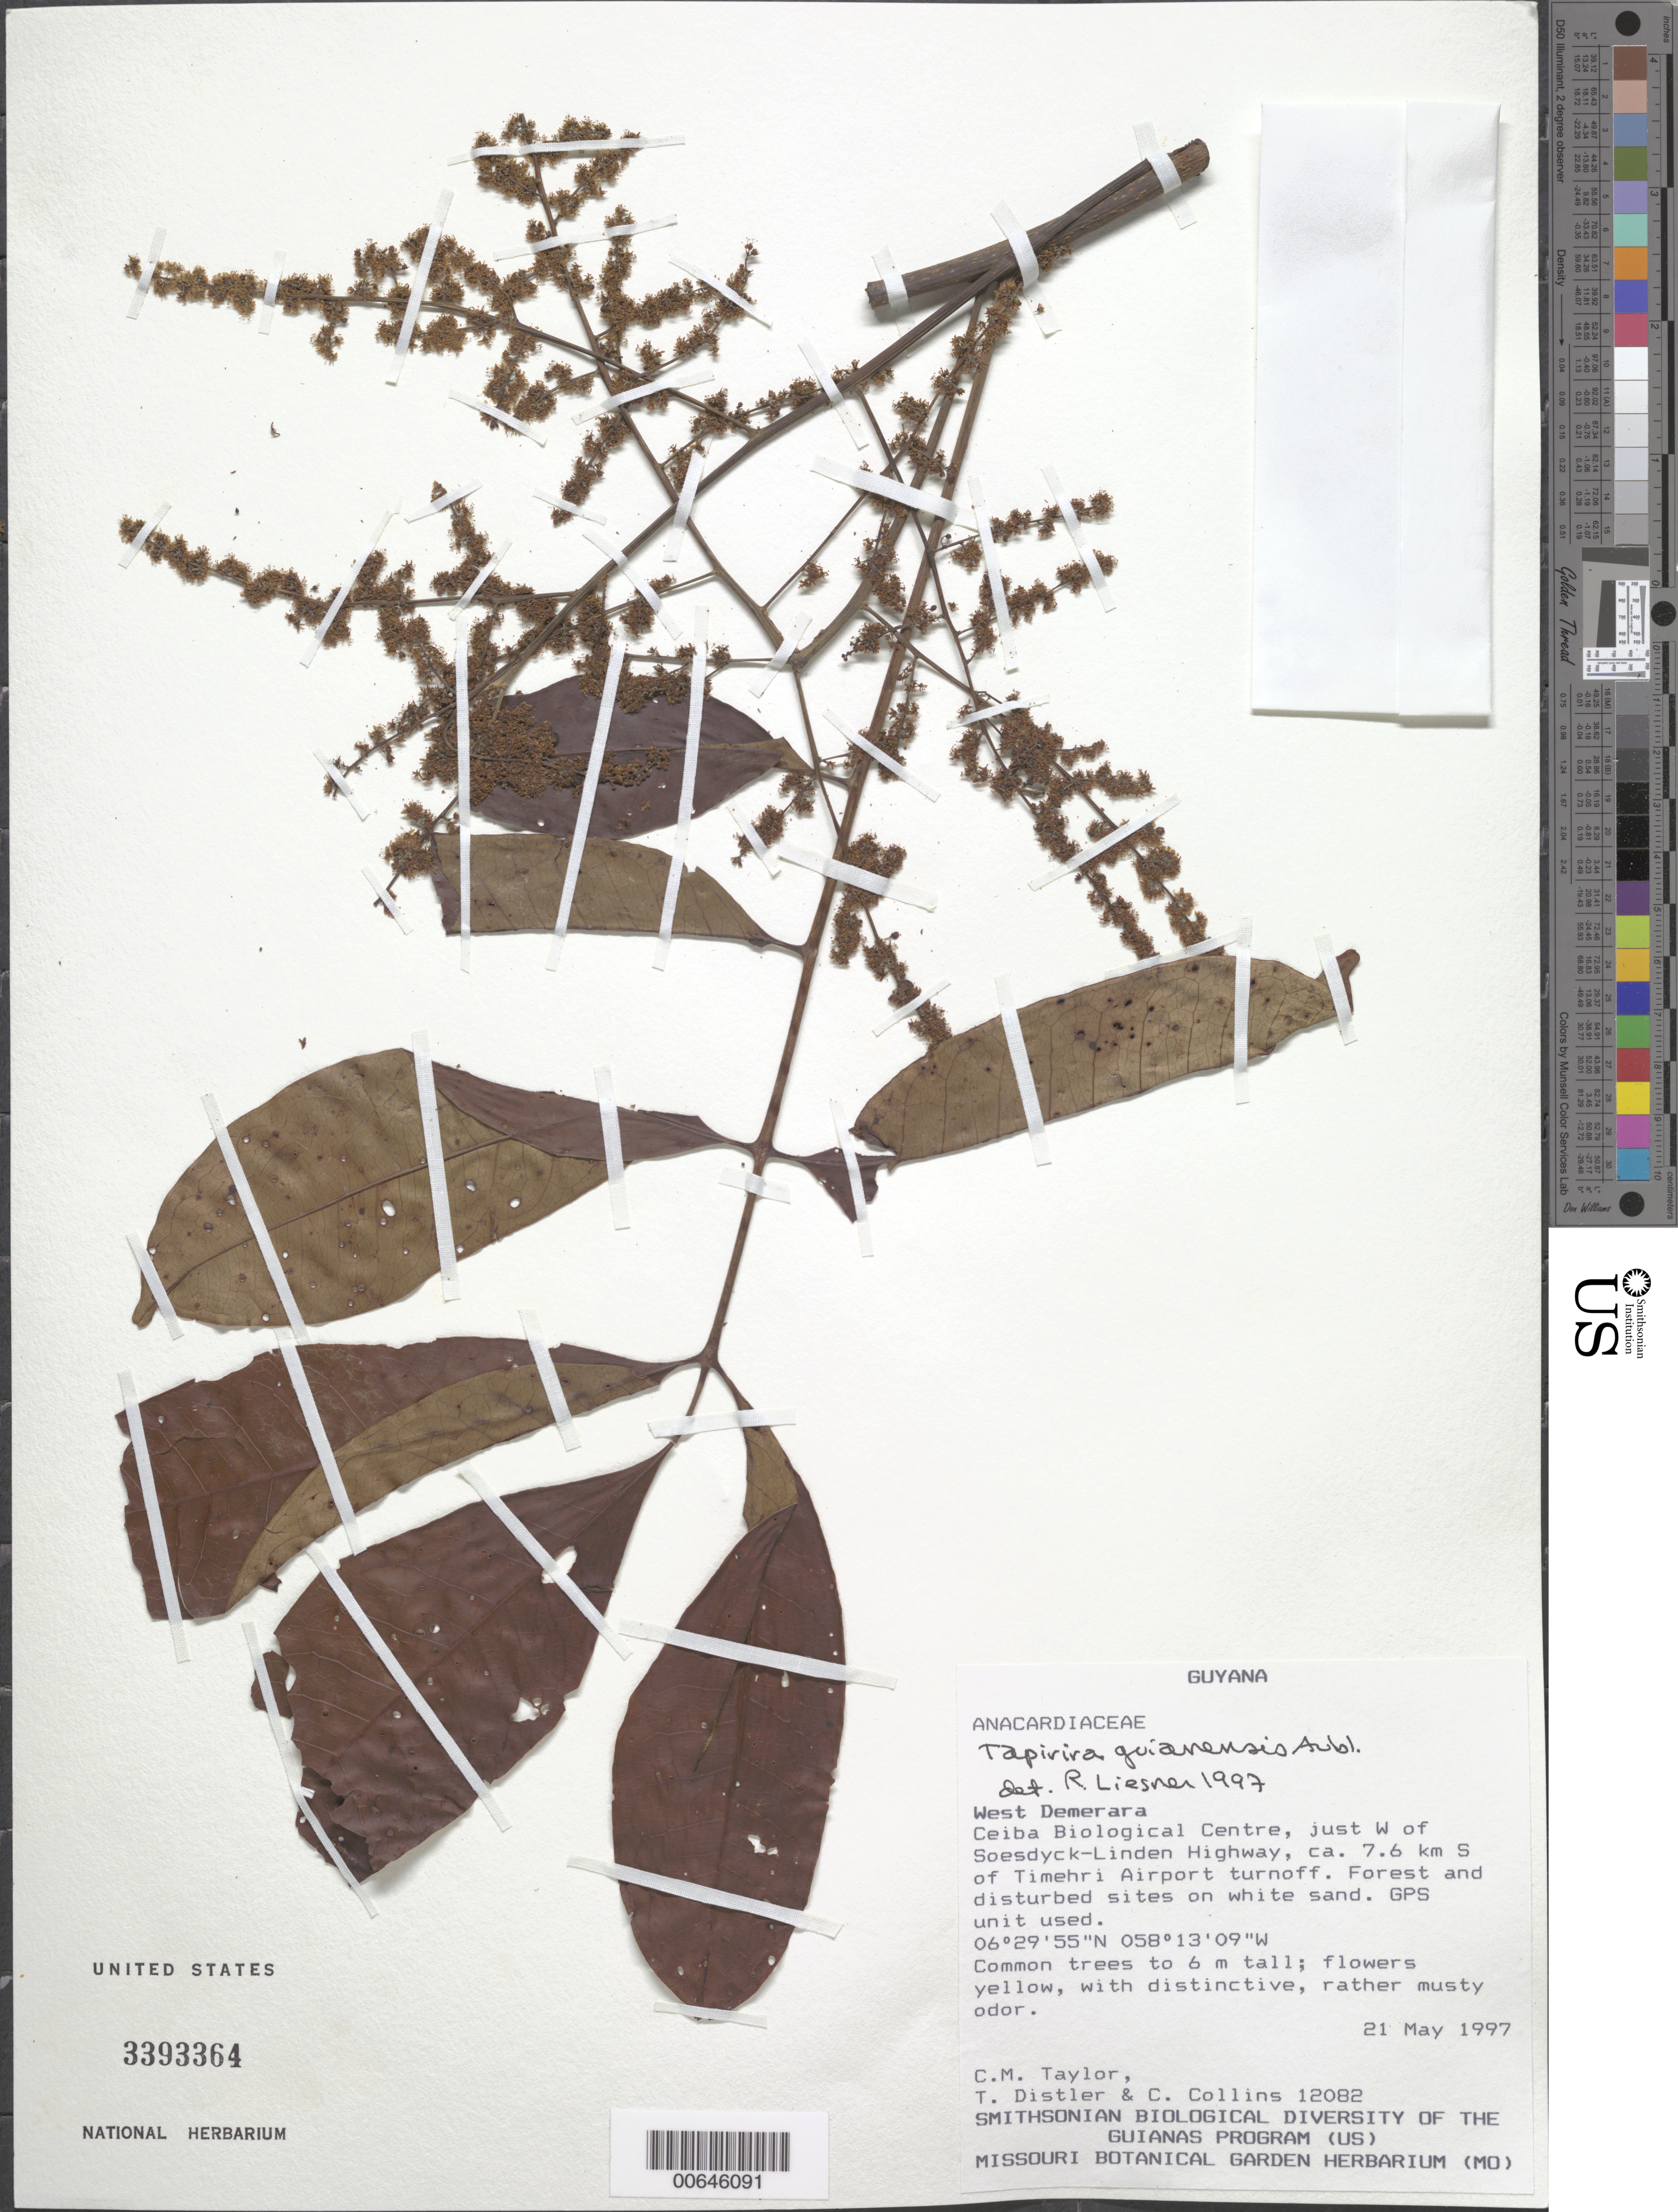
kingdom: Plantae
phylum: Tracheophyta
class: Magnoliopsida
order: Sapindales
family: Anacardiaceae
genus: Tapirira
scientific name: Tapirira guianensis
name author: Aubl.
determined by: Liesner, R. L.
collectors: C. M. Taylor, T. Distler & C. Collins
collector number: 12082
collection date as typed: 21 May 1997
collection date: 1997-05-21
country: Guyana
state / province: Demerara-Mahaica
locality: Ceiba Biological Centre, just W of Soesdyck-Linden Hwy, ca. 7.6 km S of Timehri Airport turnoff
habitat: Forest & disturbed sites on white sand. Common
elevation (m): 15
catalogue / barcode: US 3393364